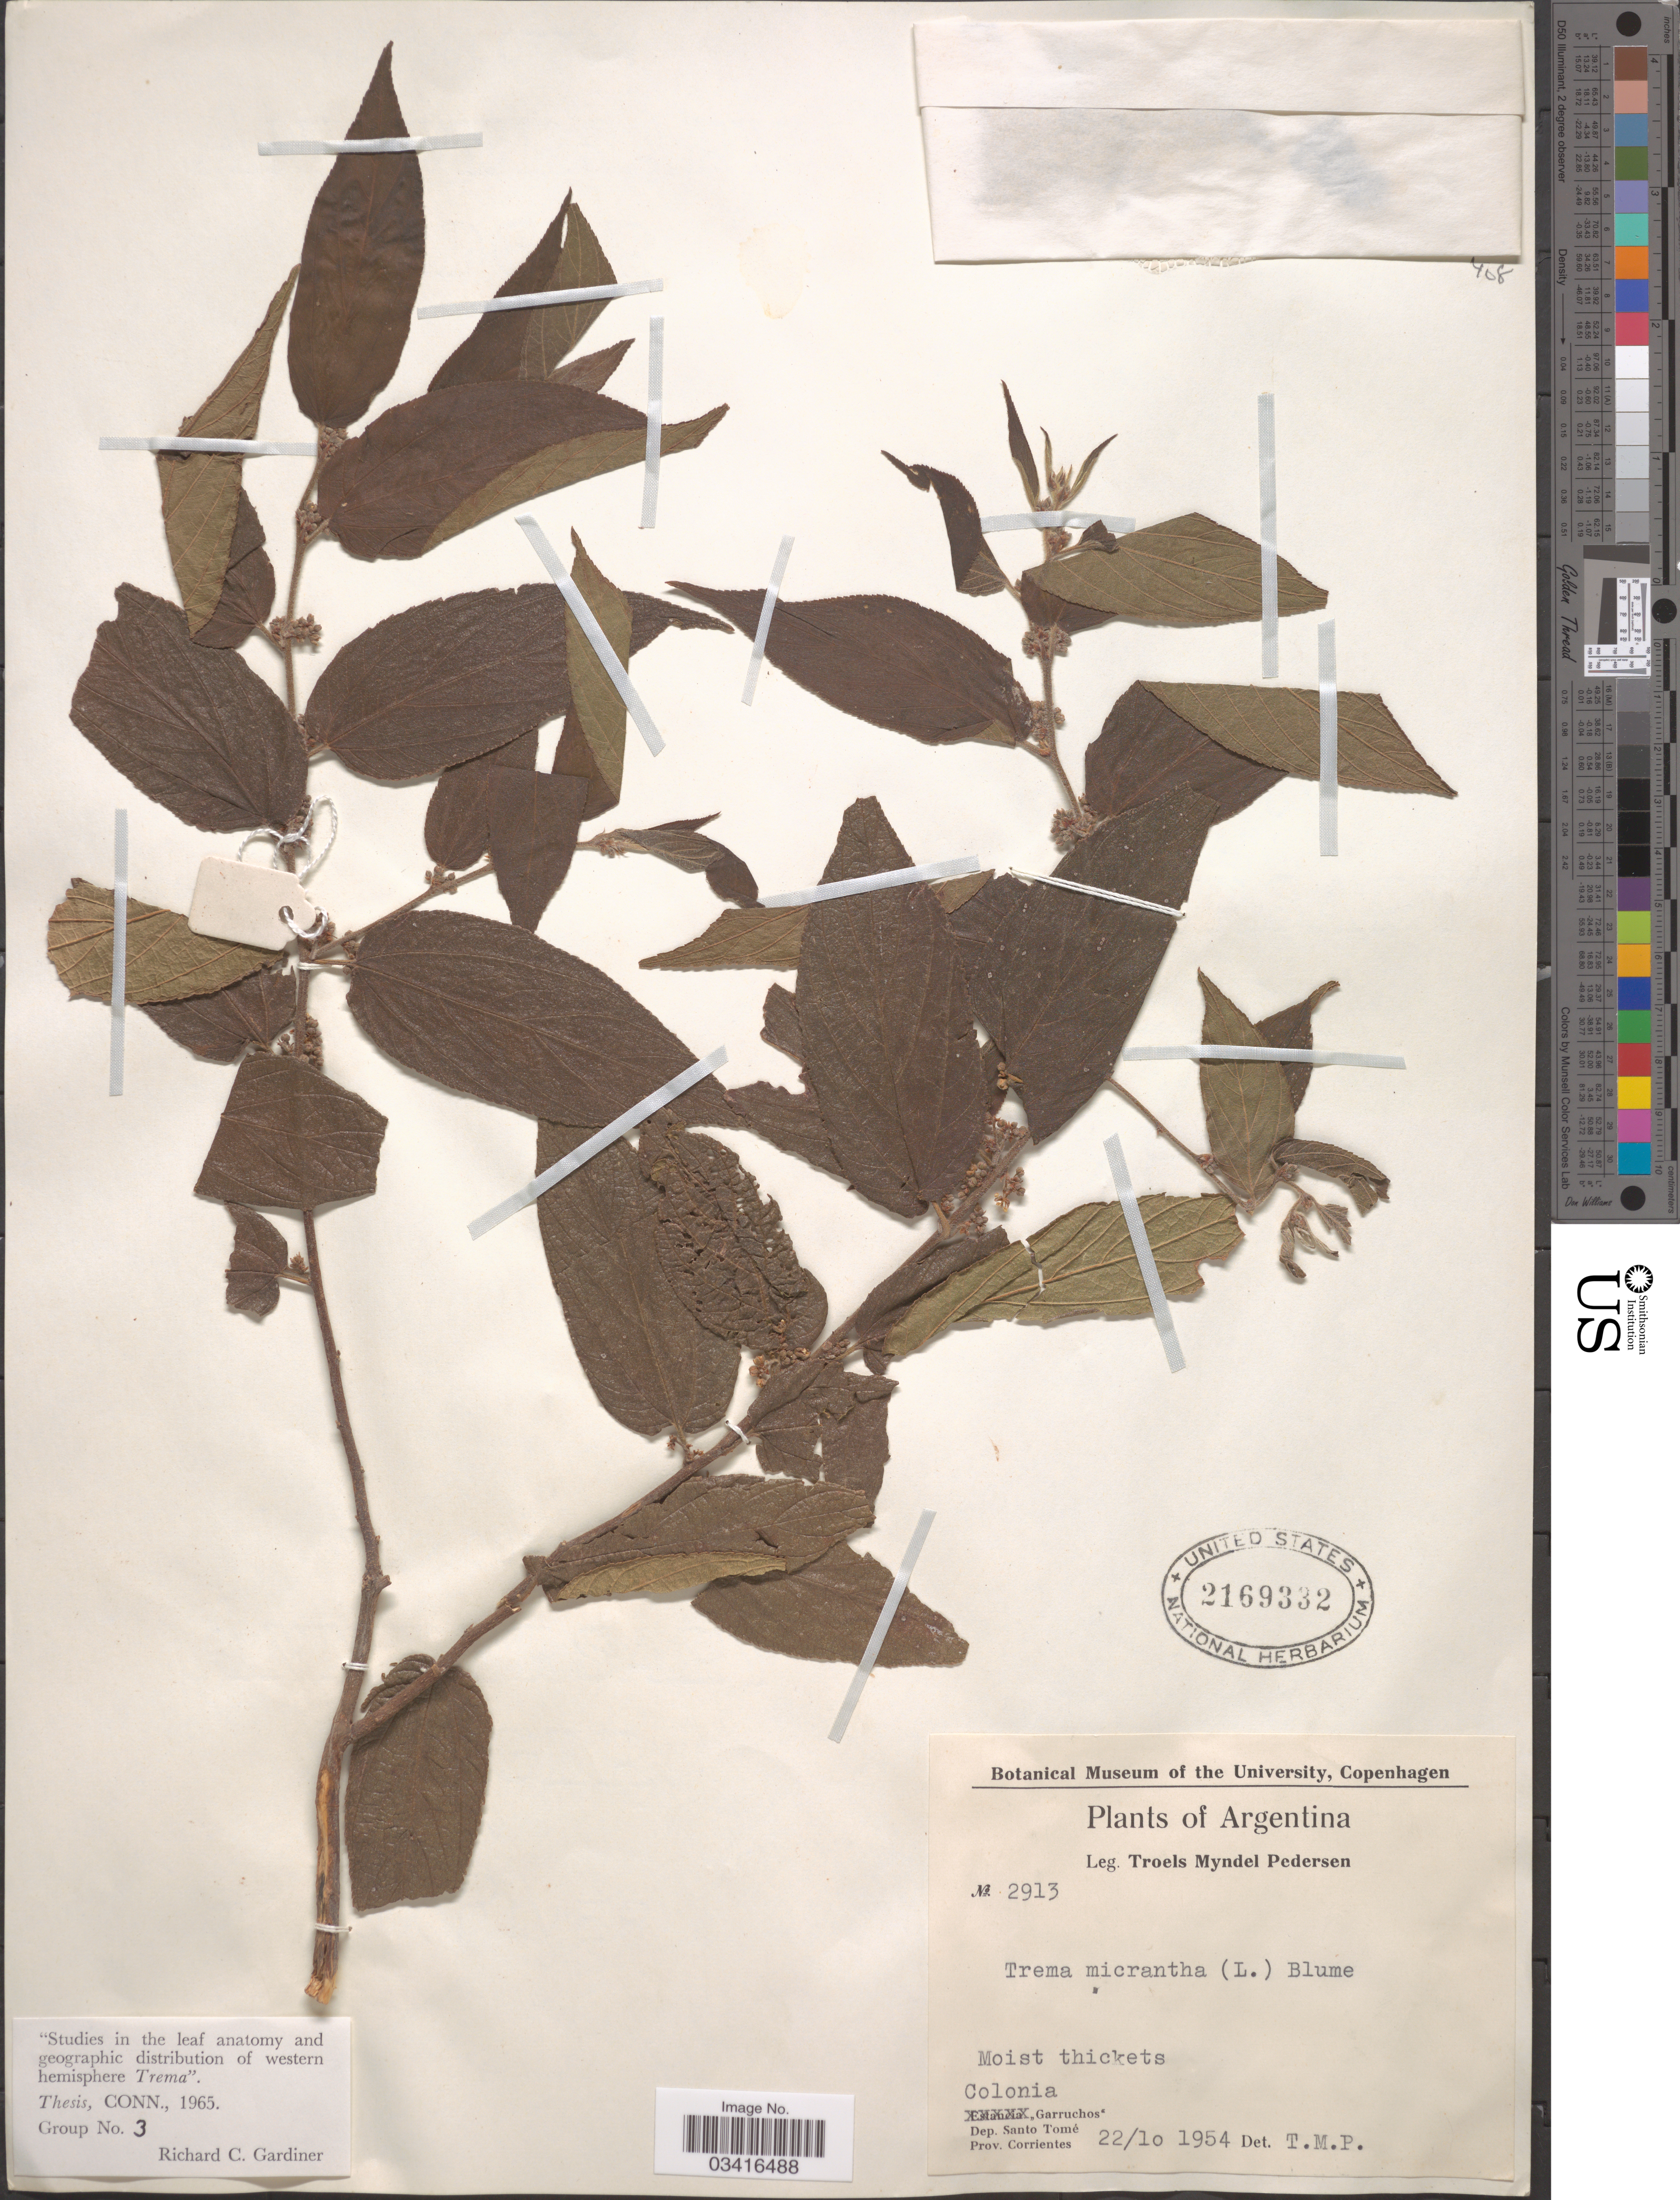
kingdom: Plantae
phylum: Tracheophyta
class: Magnoliopsida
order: Rosales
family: Cannabaceae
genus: Trema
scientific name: Trema micranthum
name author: (L.) Blume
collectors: T. Pederson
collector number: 2913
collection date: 1954-10-22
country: Argentina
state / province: Corrientes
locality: Colonia. "Garruchos". Dep. Santo Tomé. Prov. Corrientes.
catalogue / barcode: US 2169332